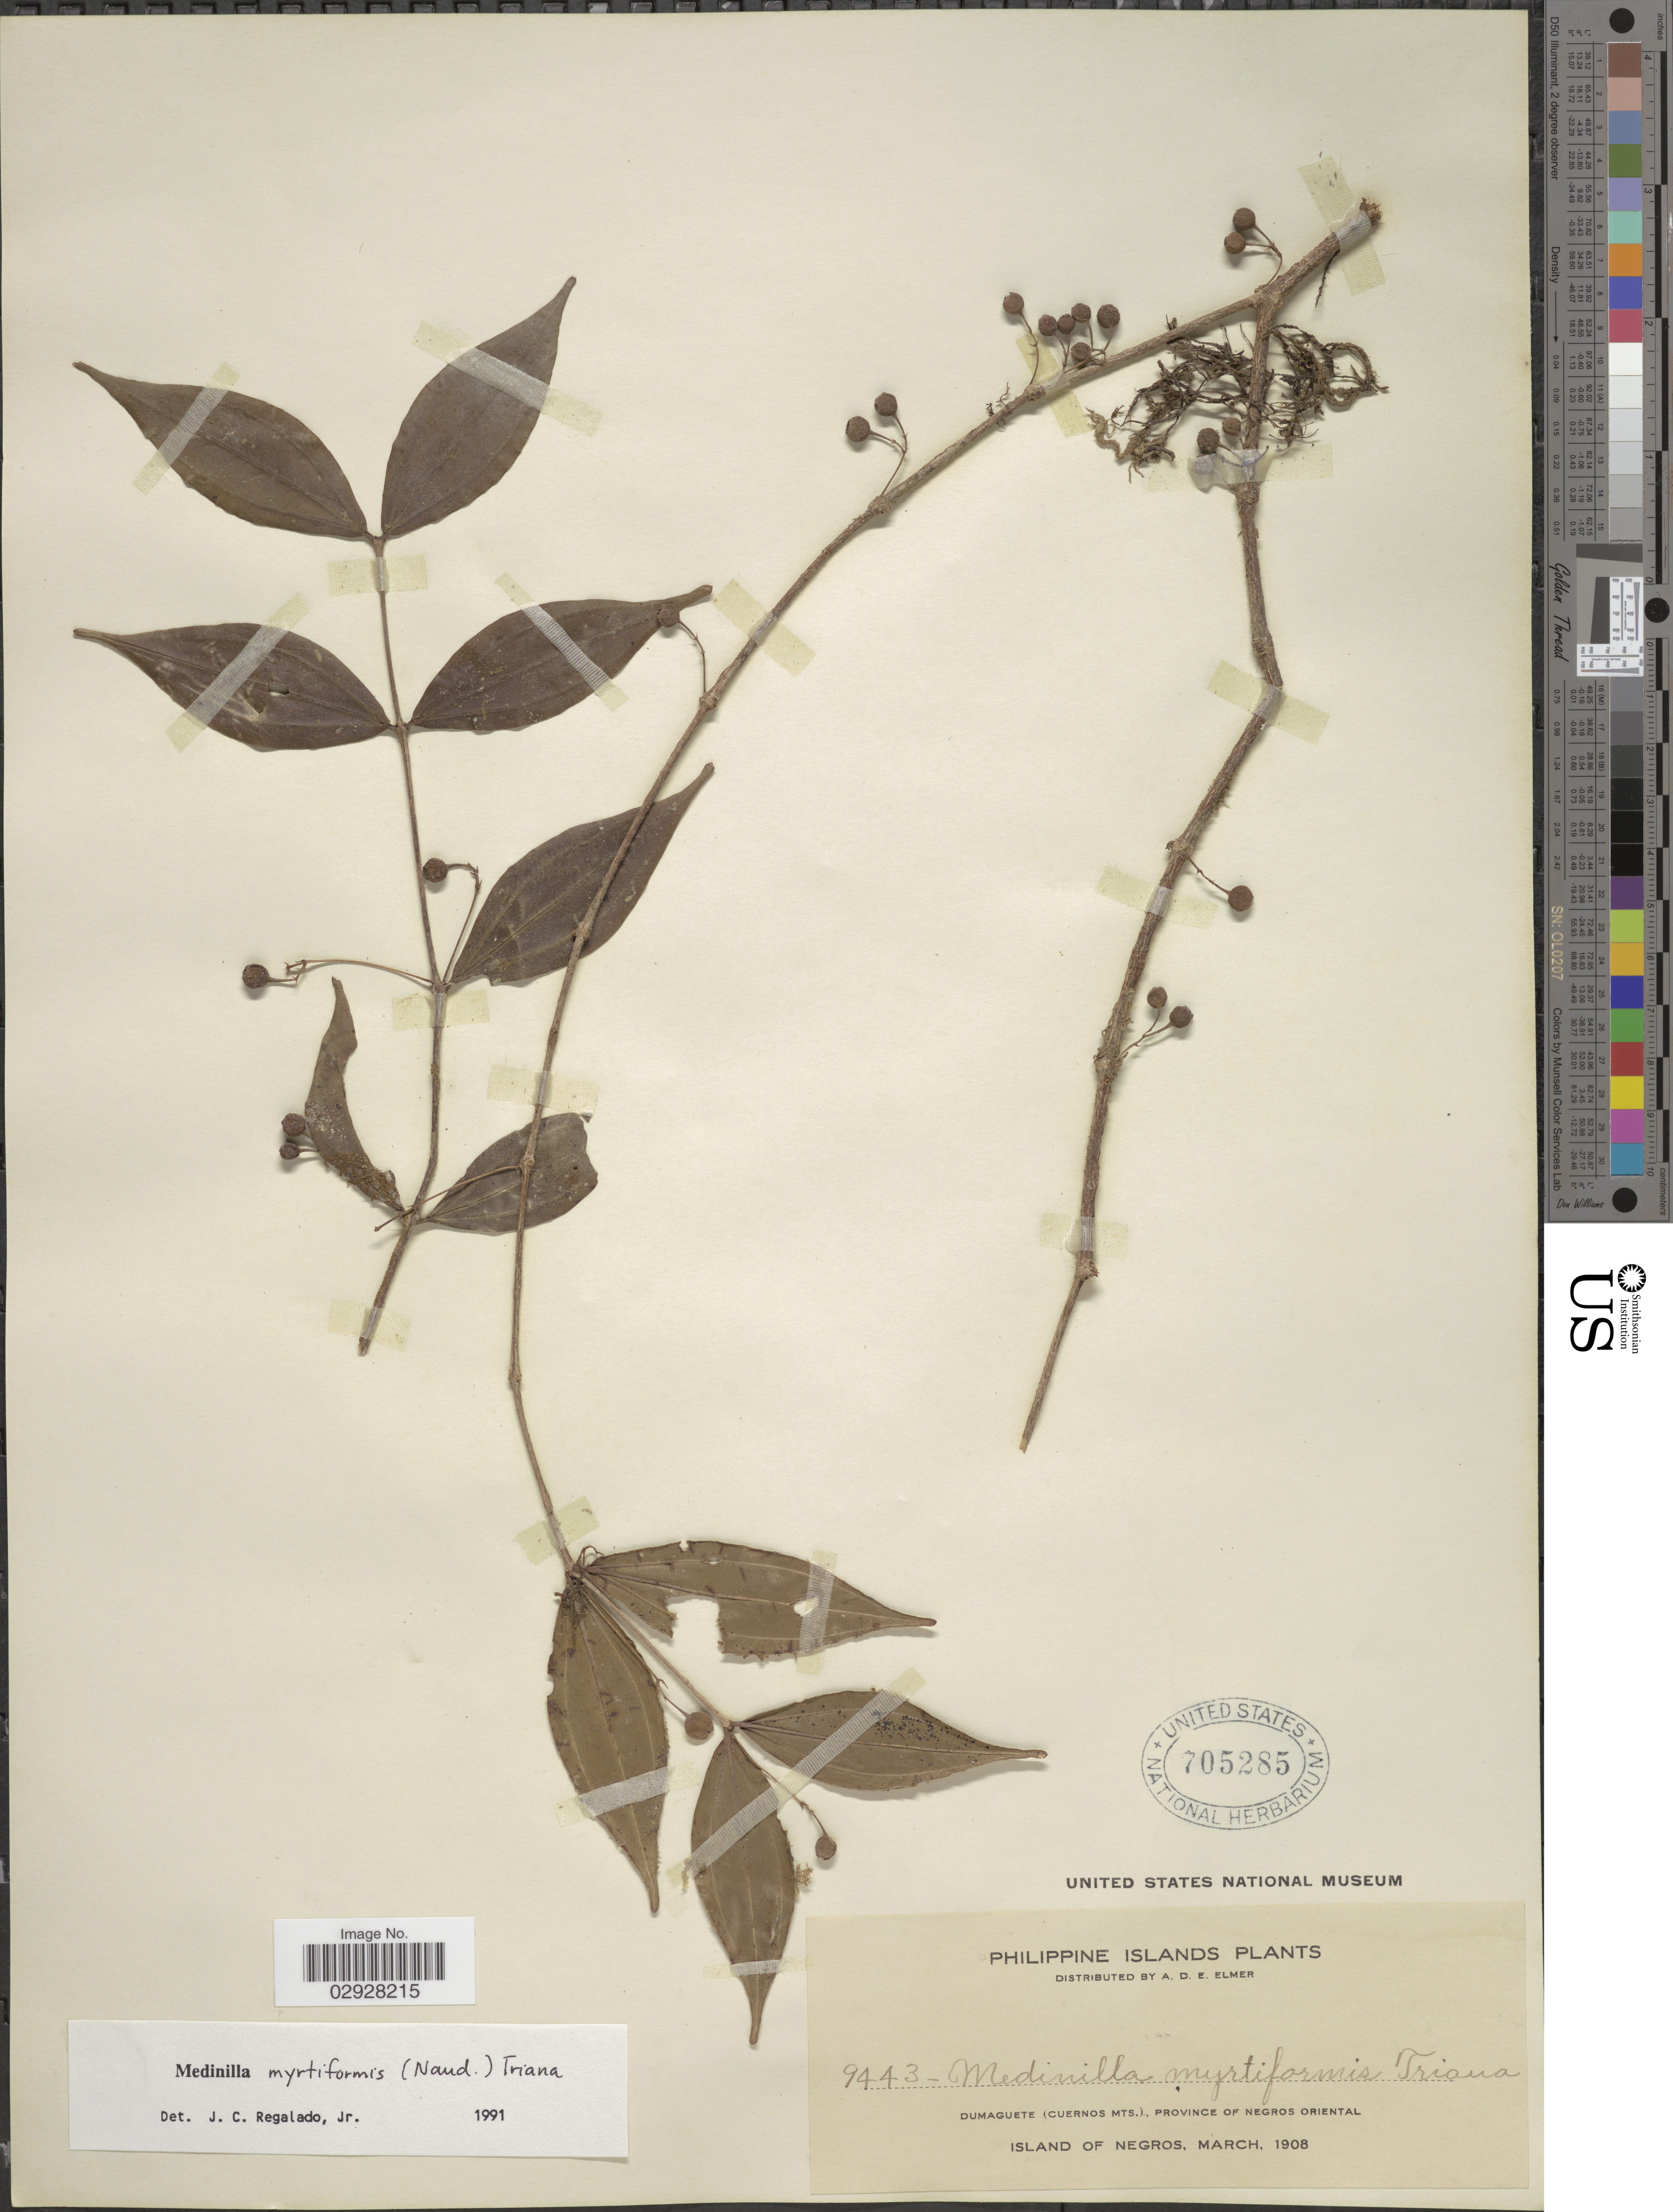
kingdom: Plantae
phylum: Tracheophyta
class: Magnoliopsida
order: Myrtales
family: Melastomataceae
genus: Medinilla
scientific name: Medinilla myrtiformis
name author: (Naudin) Triana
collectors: A. D. E. Elmer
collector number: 9443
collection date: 1908-03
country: Philippines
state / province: Central Visayas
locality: Dumaguete (Cuernos Mts.), Province of Negros Oriental, Island of Negros.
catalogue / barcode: US 705285